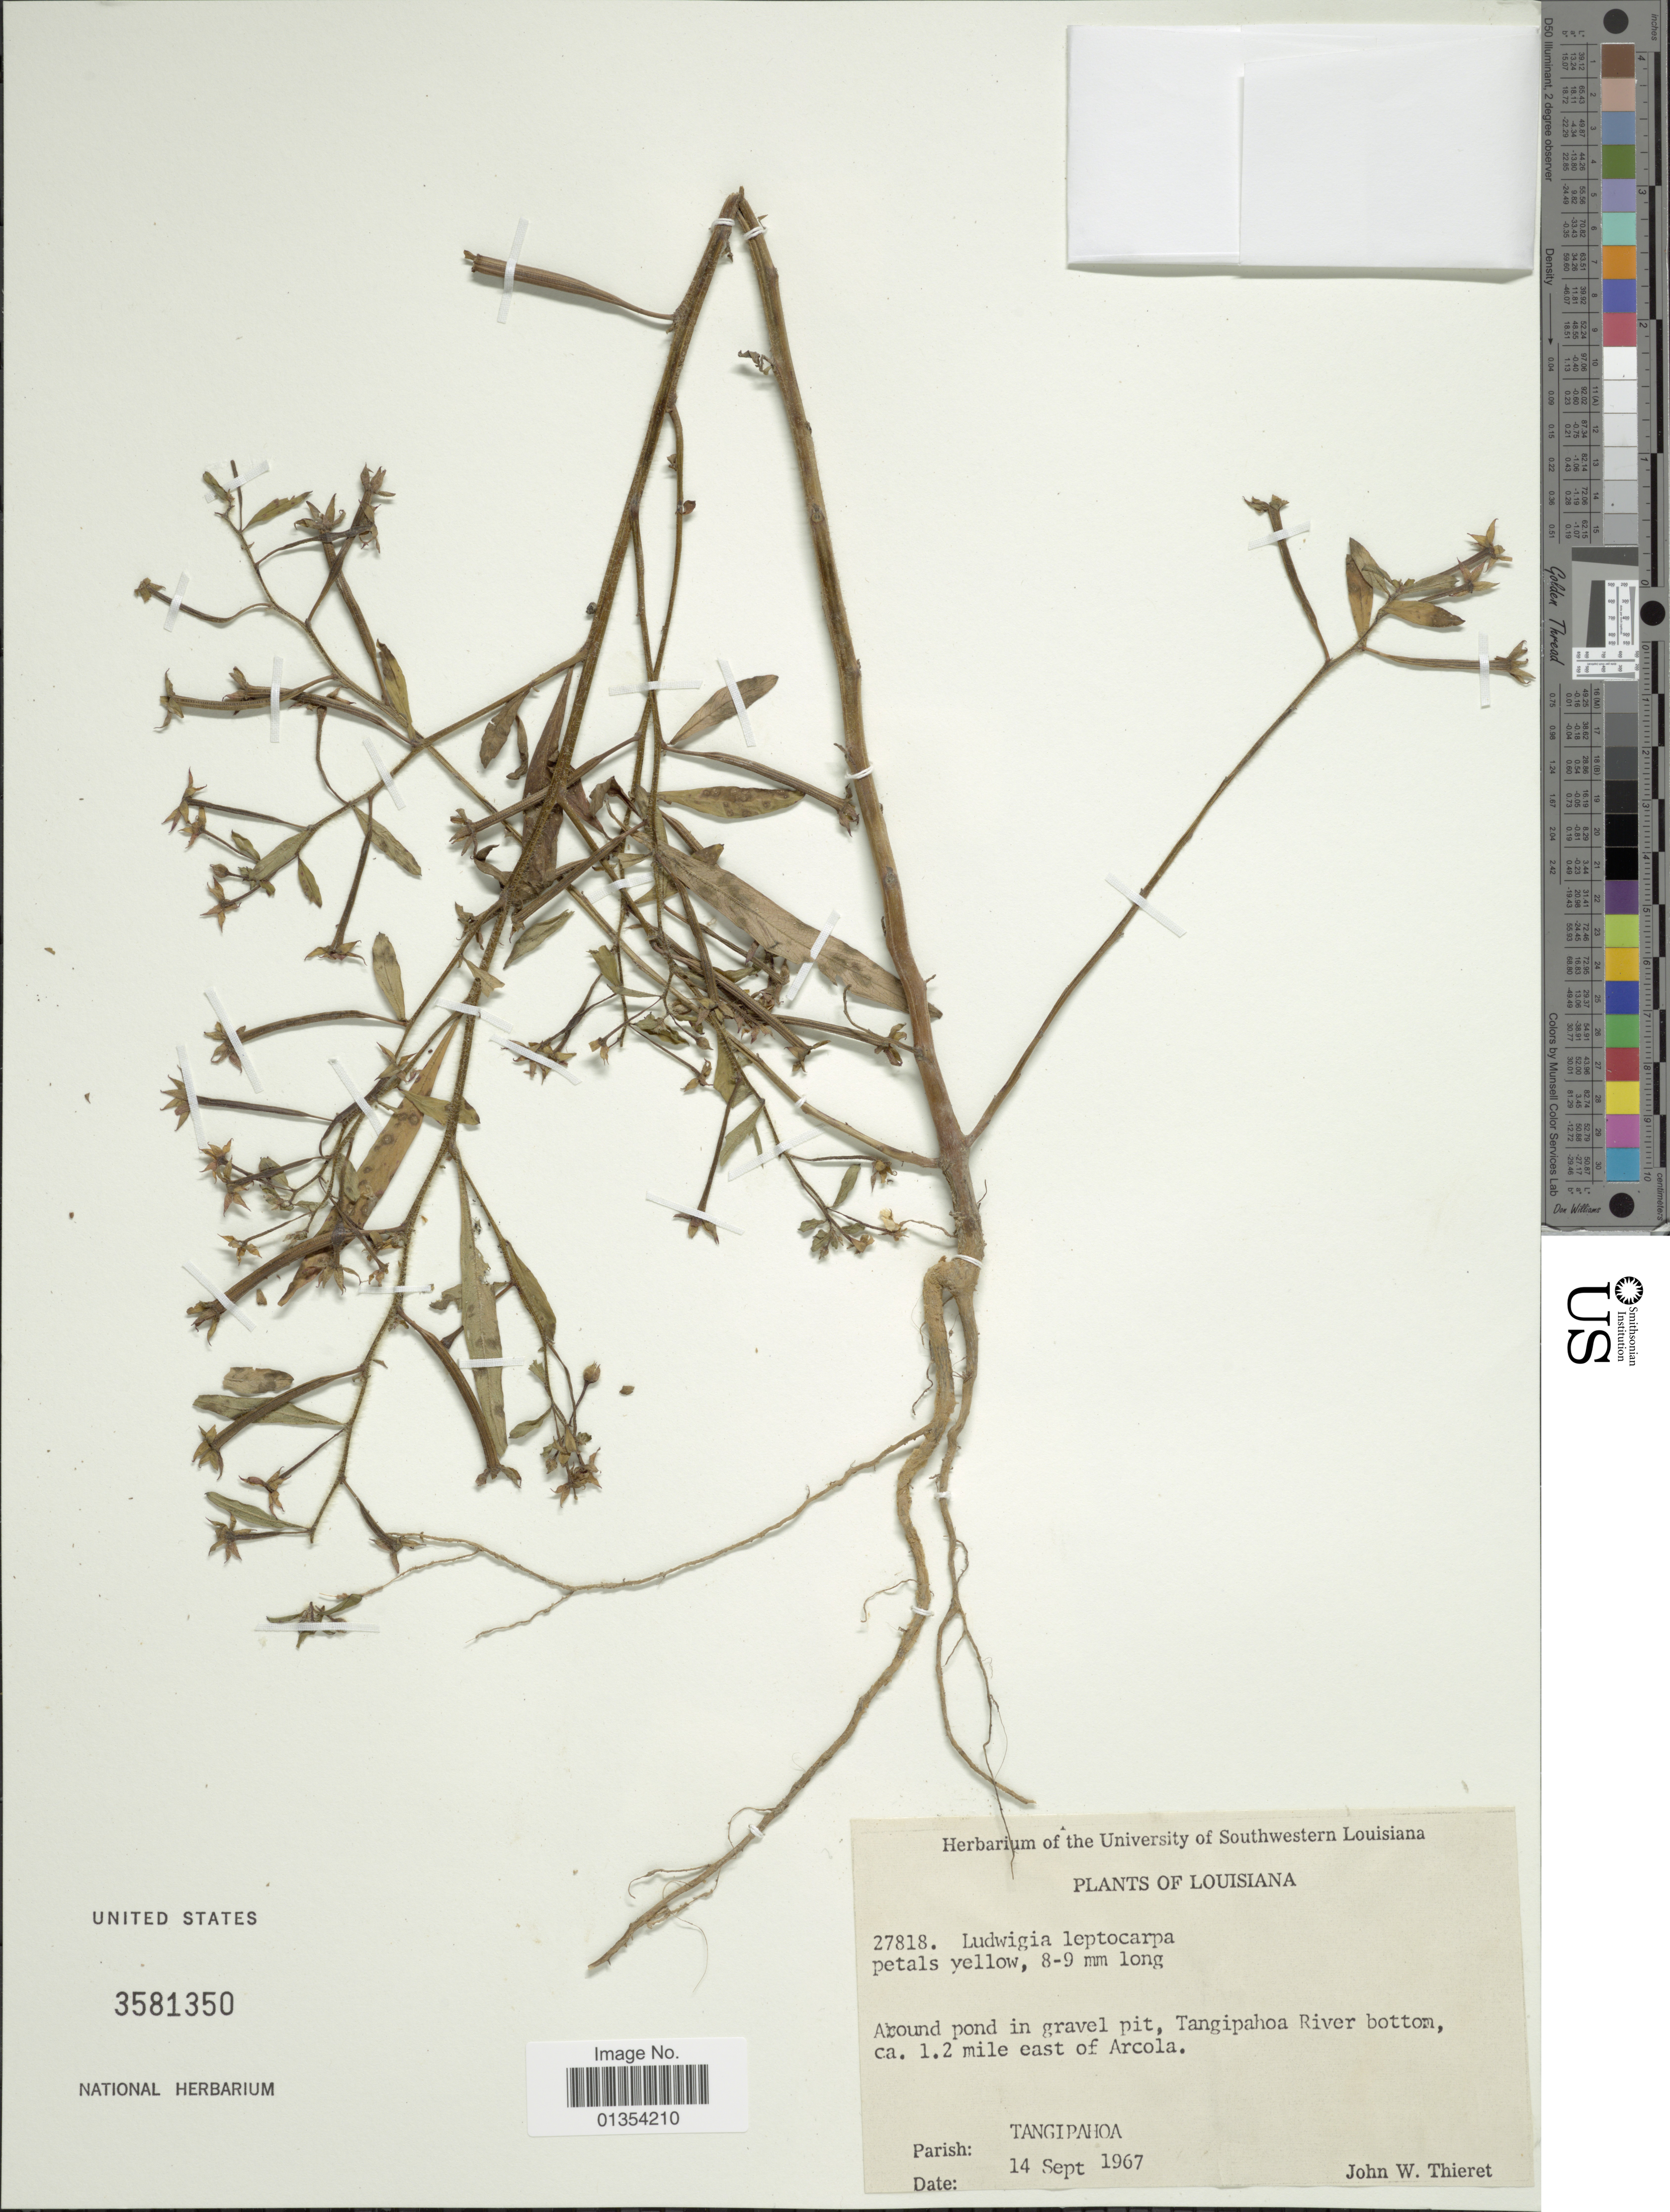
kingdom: Plantae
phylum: Tracheophyta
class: Magnoliopsida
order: Myrtales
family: Onagraceae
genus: Ludwigia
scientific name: Ludwigia leptocarpa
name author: (Nutt.) H. Hara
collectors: J. W. Thieret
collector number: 27818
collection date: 1967-09-14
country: United States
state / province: Louisiana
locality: Tangipahoa River bottom, ca. 1.2 mile east of Arcola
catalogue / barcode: US 3581350